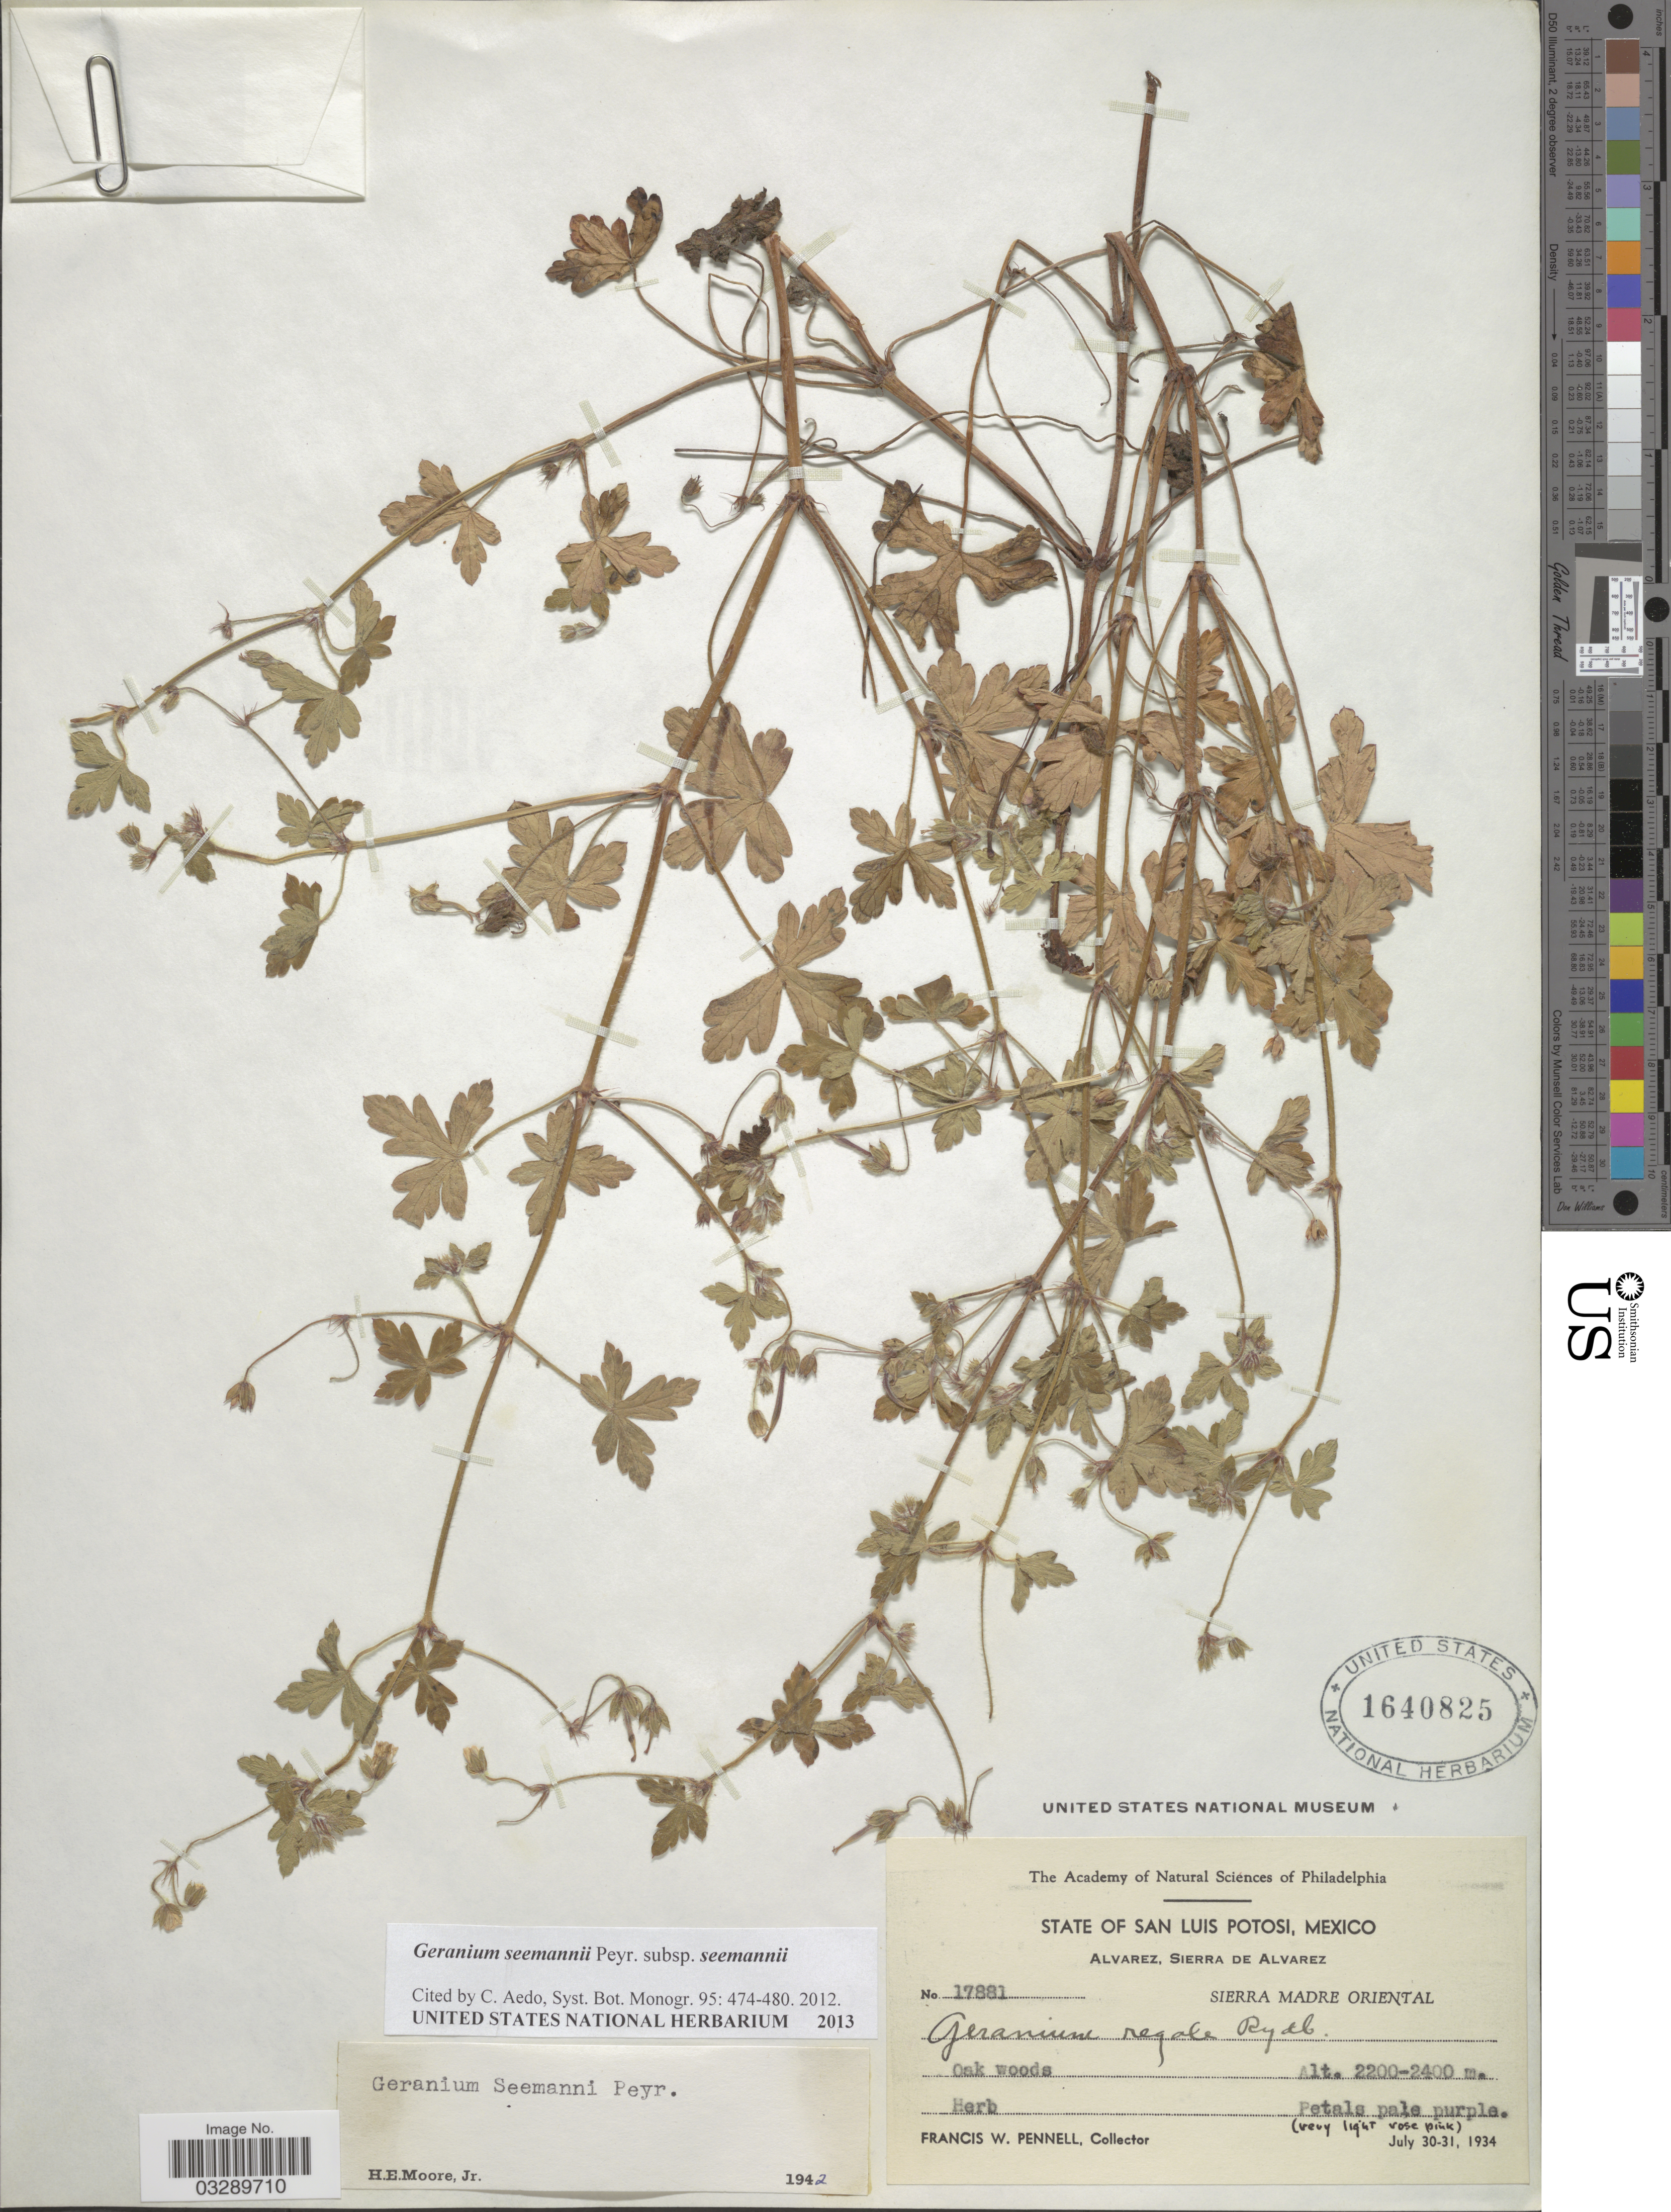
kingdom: Plantae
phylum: Tracheophyta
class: Magnoliopsida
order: Geraniales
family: Geraniaceae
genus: Geranium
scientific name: Geranium seemannii subsp. seemannii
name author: Peyr.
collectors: F. W. Pennell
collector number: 17881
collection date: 1934-07-30/1934-07-31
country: Mexico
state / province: San Luis Potosí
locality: Alvarez, Sierra de Alvarez, Sierra Madre Oriental.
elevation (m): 2200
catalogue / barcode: US 1640825